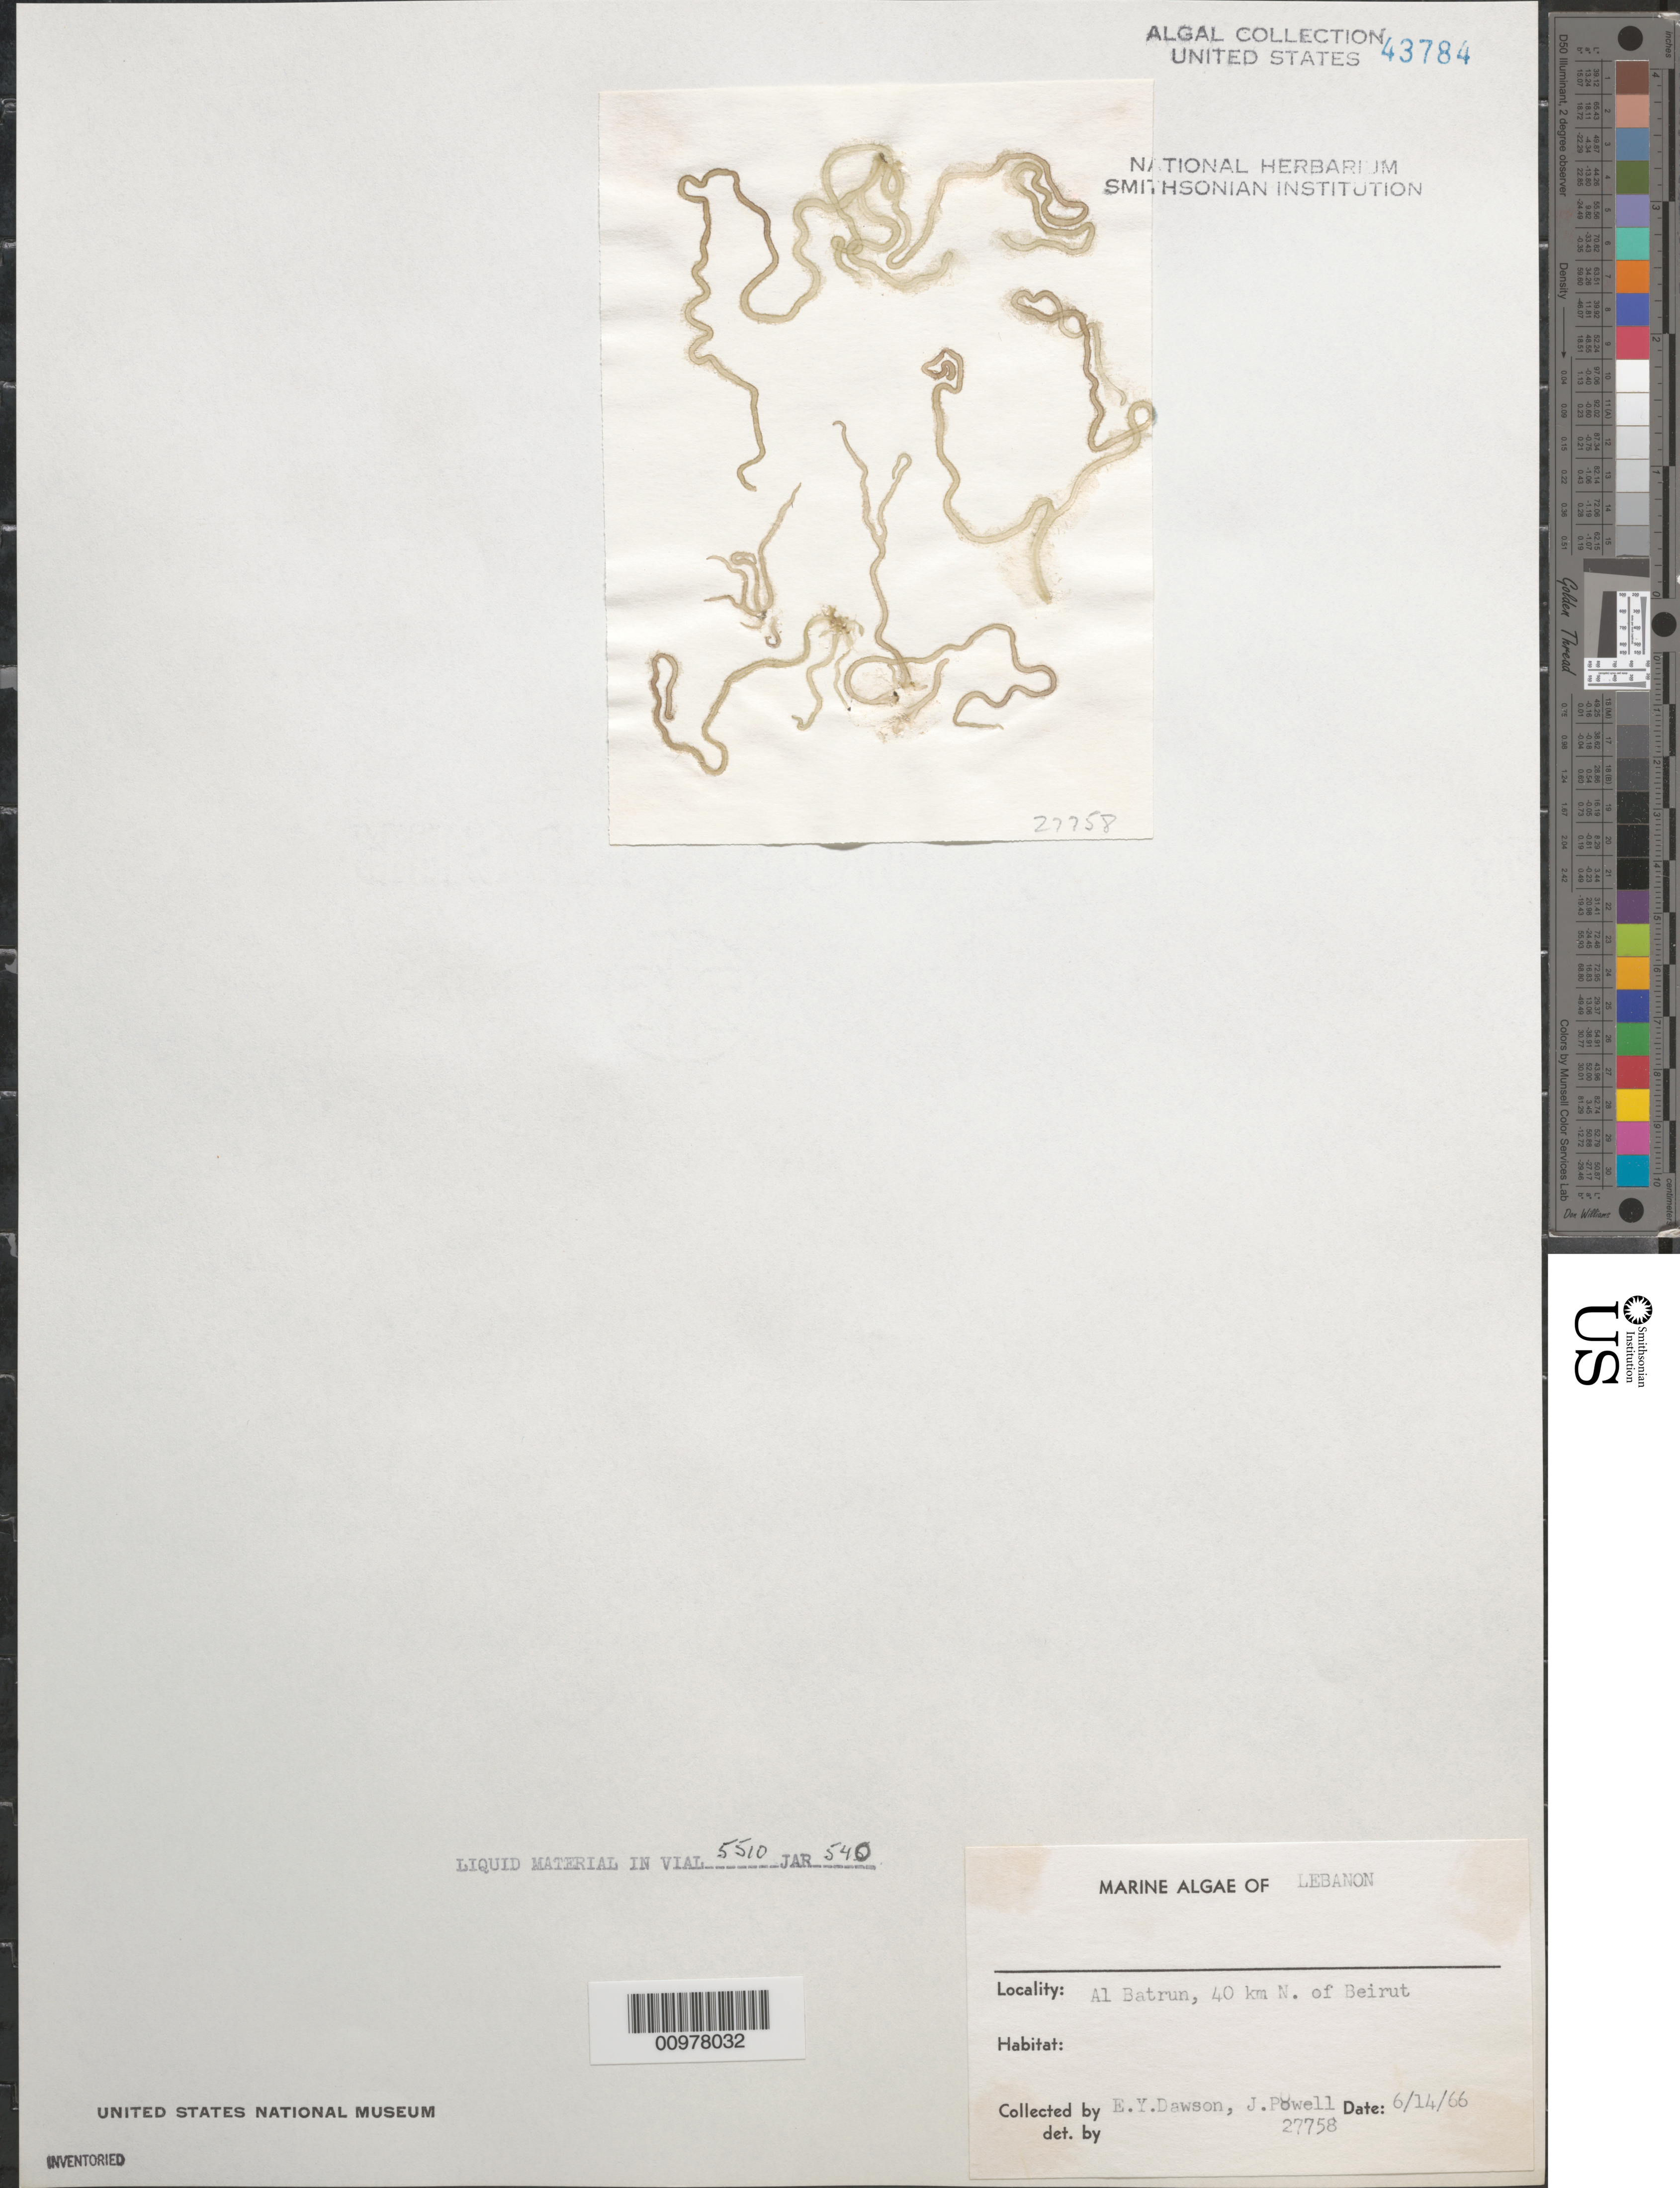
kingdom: Plantae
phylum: Rhodophyta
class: Florideophyceae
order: Nemaliales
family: Nemaliaceae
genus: Nemalion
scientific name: Nemalion sp.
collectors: E. Y. Dawson & J. Powell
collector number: EYD 27758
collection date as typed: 14 Jun 1966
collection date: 1966-06-14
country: Lebanon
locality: Al Batrun, 40 km north of Beirut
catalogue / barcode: US 43784